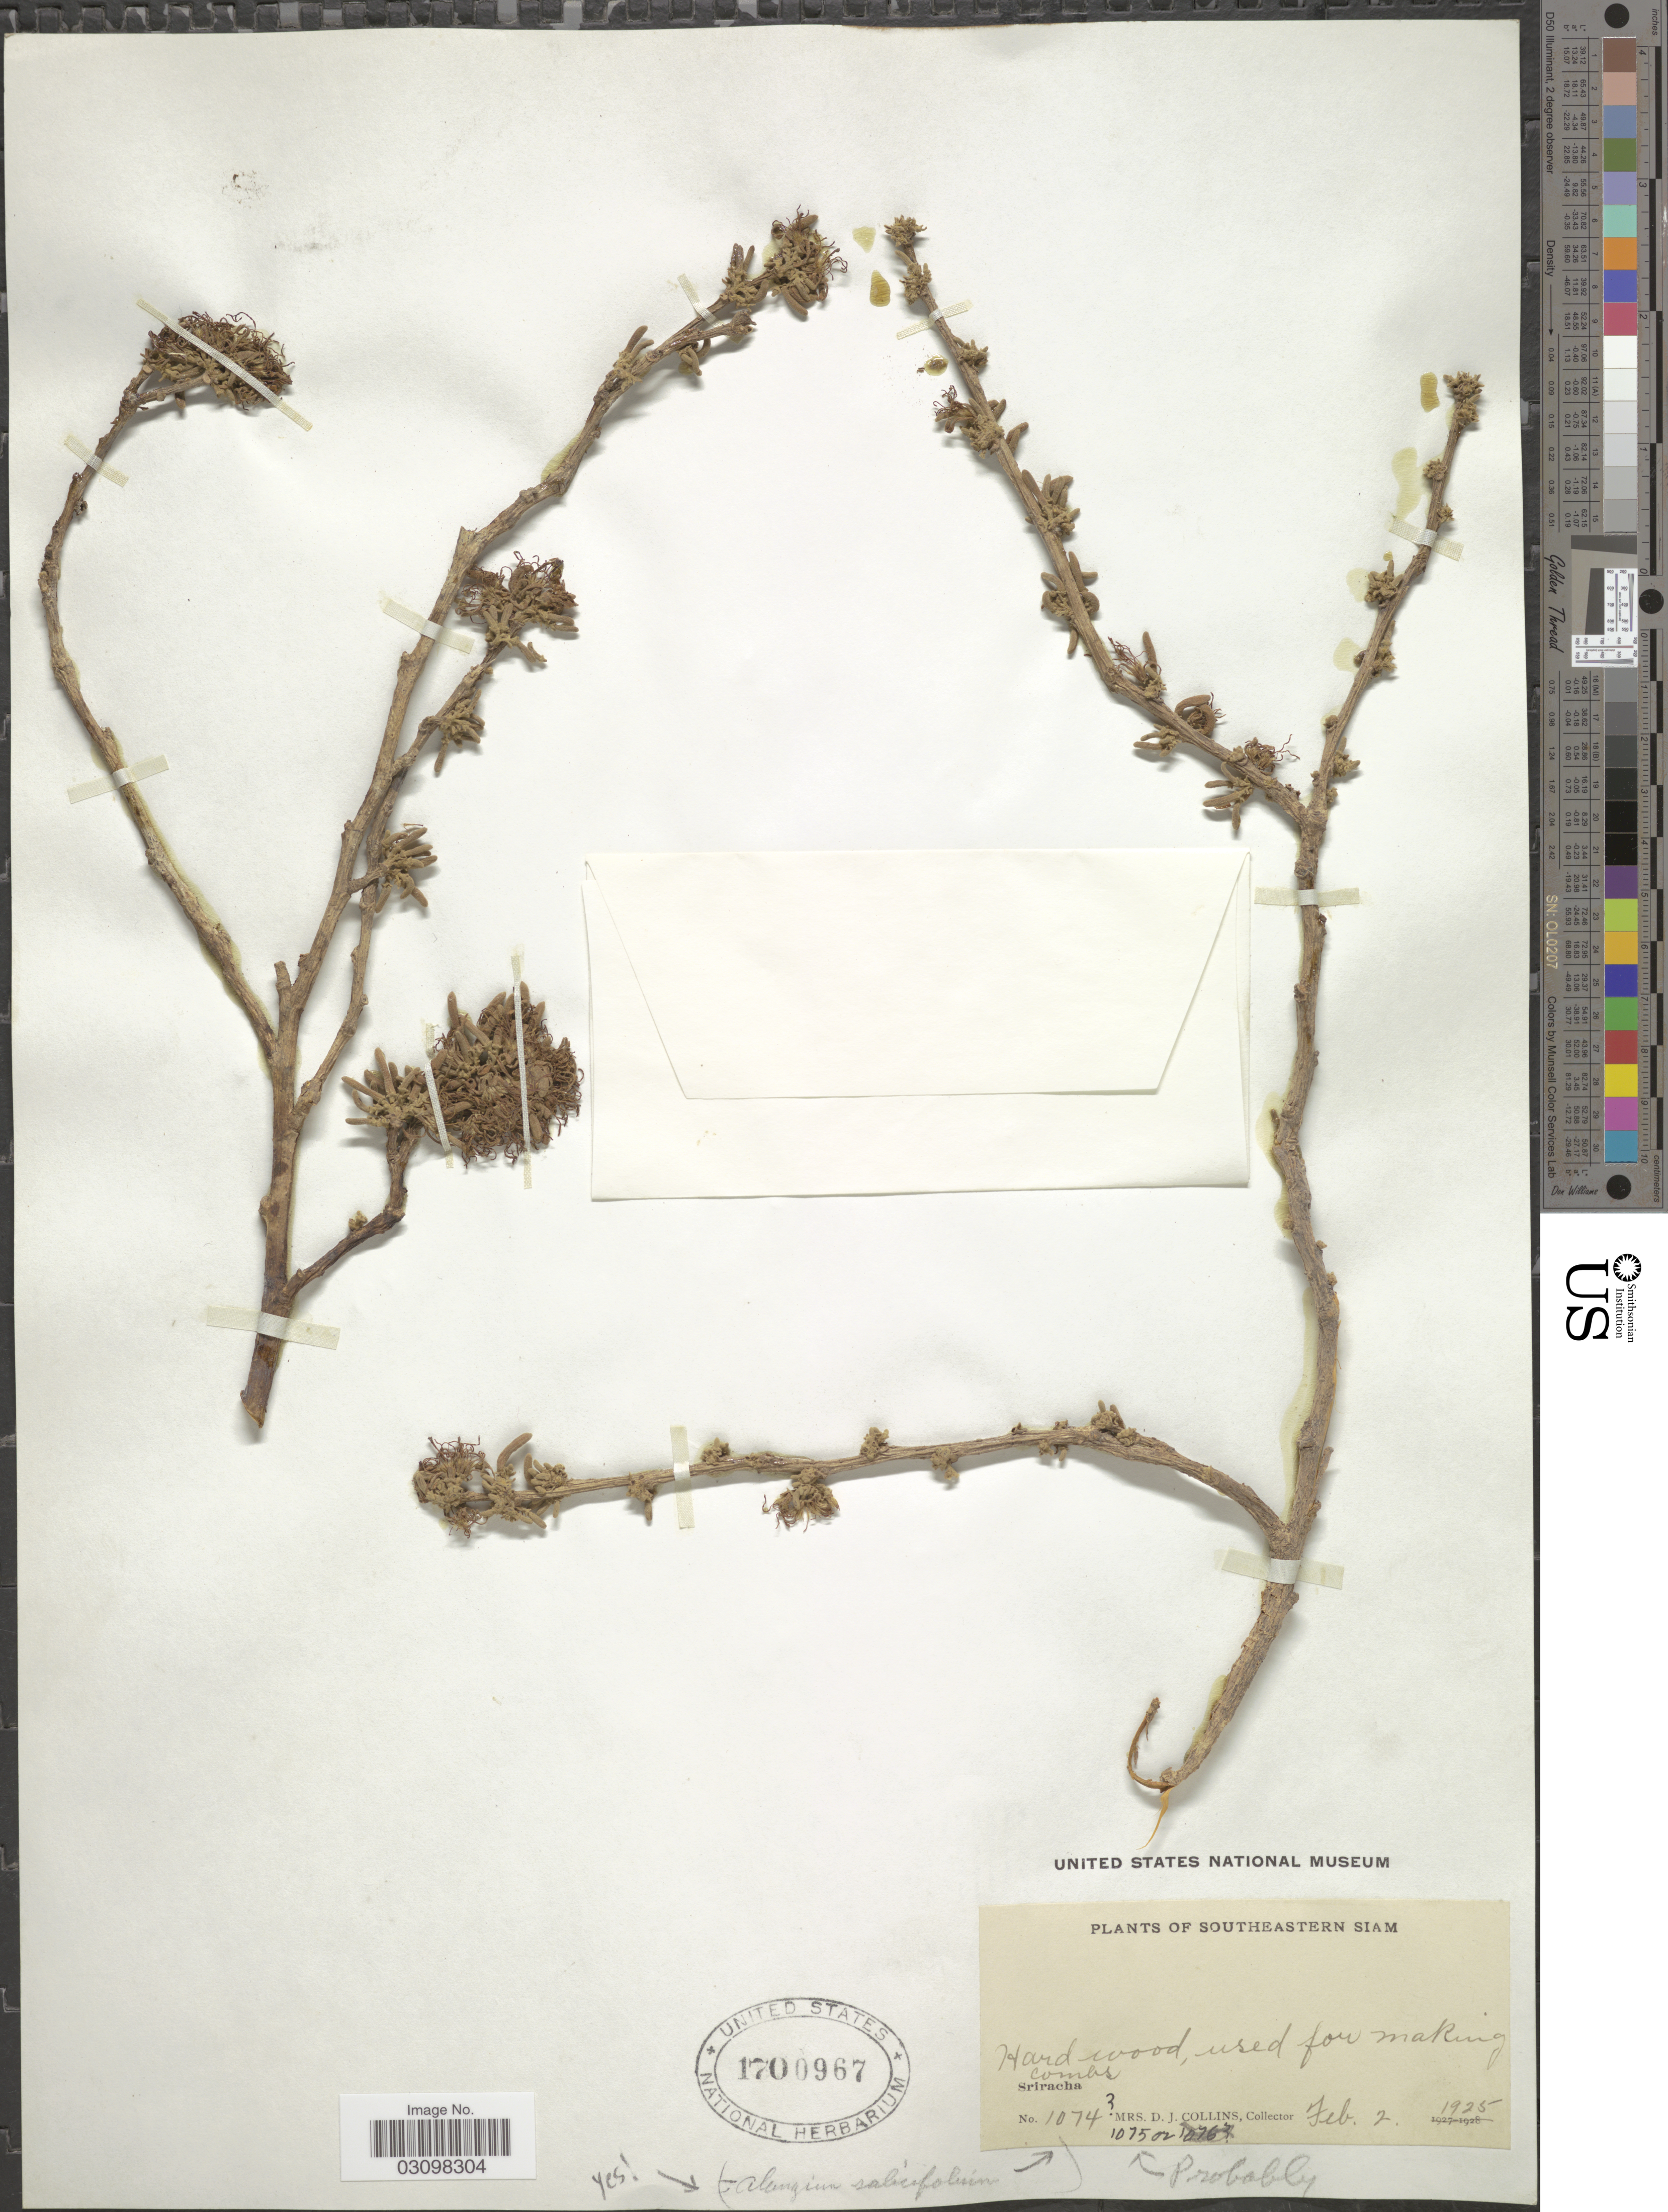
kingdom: Plantae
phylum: Tracheophyta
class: Magnoliopsida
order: Cornales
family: Cornaceae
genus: Alangium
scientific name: Alangium salviifolium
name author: (L. f.) Wangerin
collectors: Mrs. D. J. Collins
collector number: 1075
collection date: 1925-02-02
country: Thailand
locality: Southeastern Siam. Sriracha.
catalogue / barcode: US 1700967